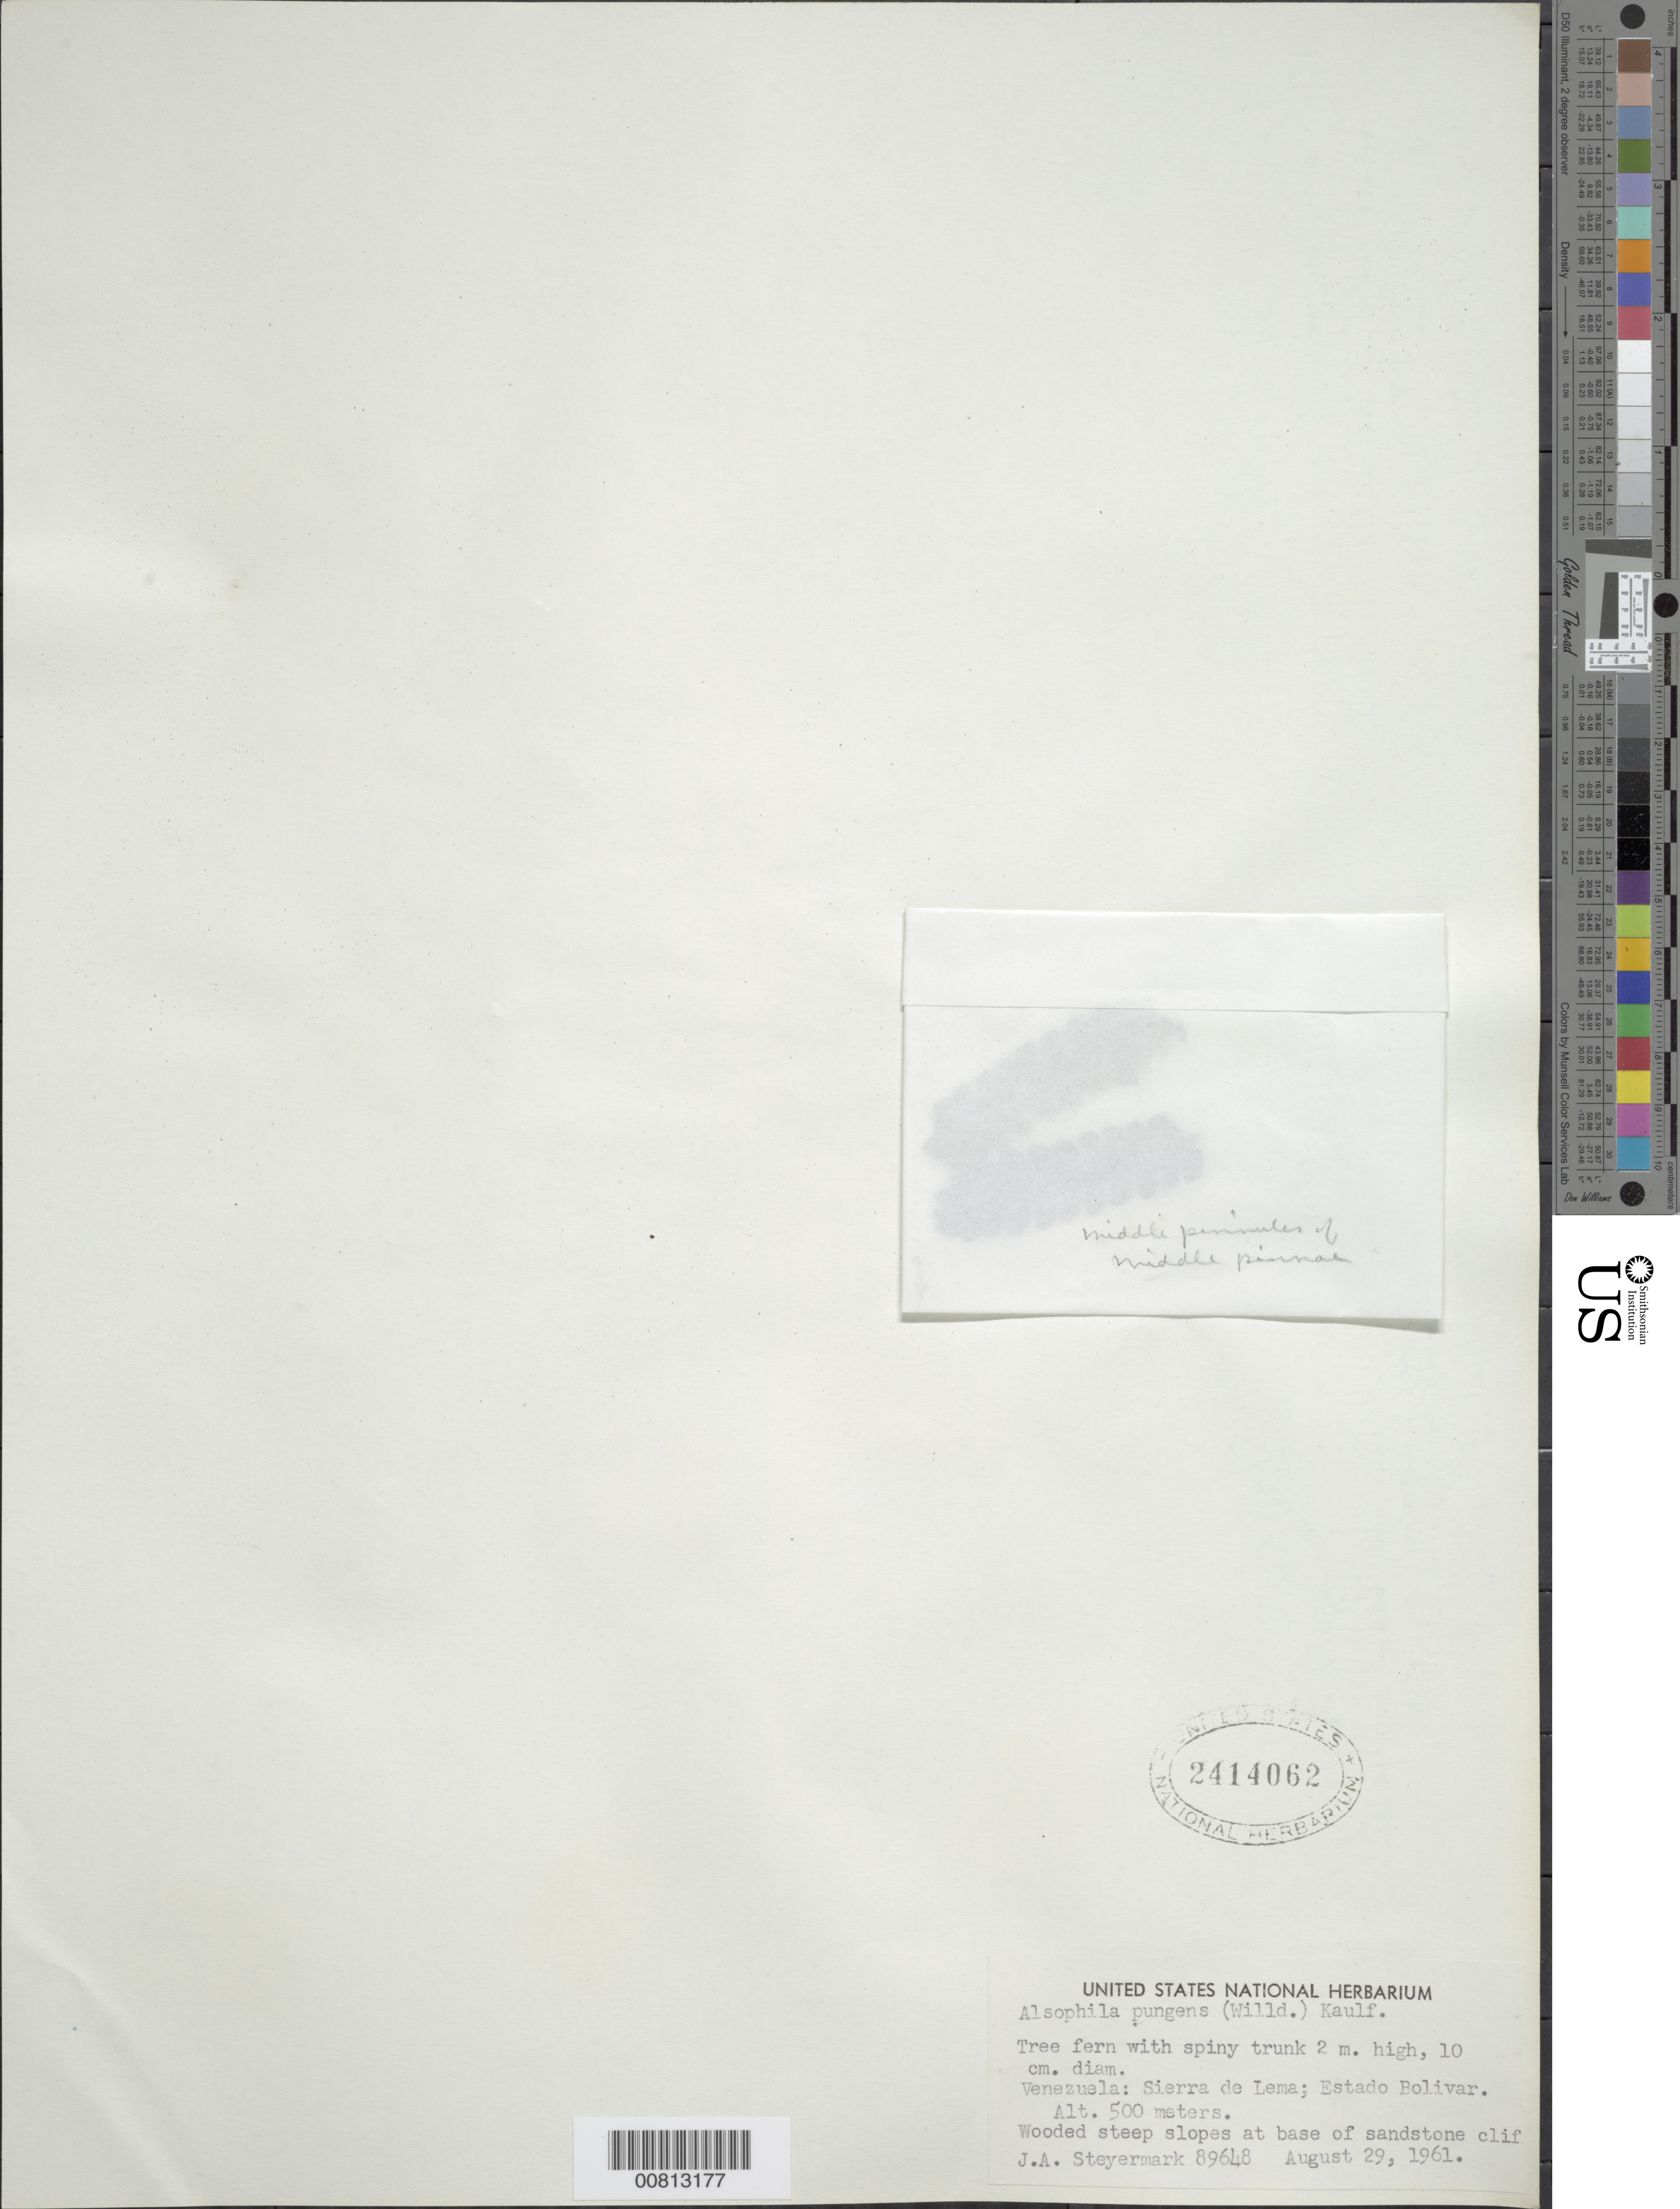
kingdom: Plantae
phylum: Tracheophyta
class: Polypodiopsida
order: Cyatheales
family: Cyatheaceae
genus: Cyathea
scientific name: Cyathea pungens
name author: (Willd.) Domin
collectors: J. Steyermark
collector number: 89648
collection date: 1961-08-29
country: Venezuela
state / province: Bolivar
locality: Sierra de Lema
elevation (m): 500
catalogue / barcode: US 2414062